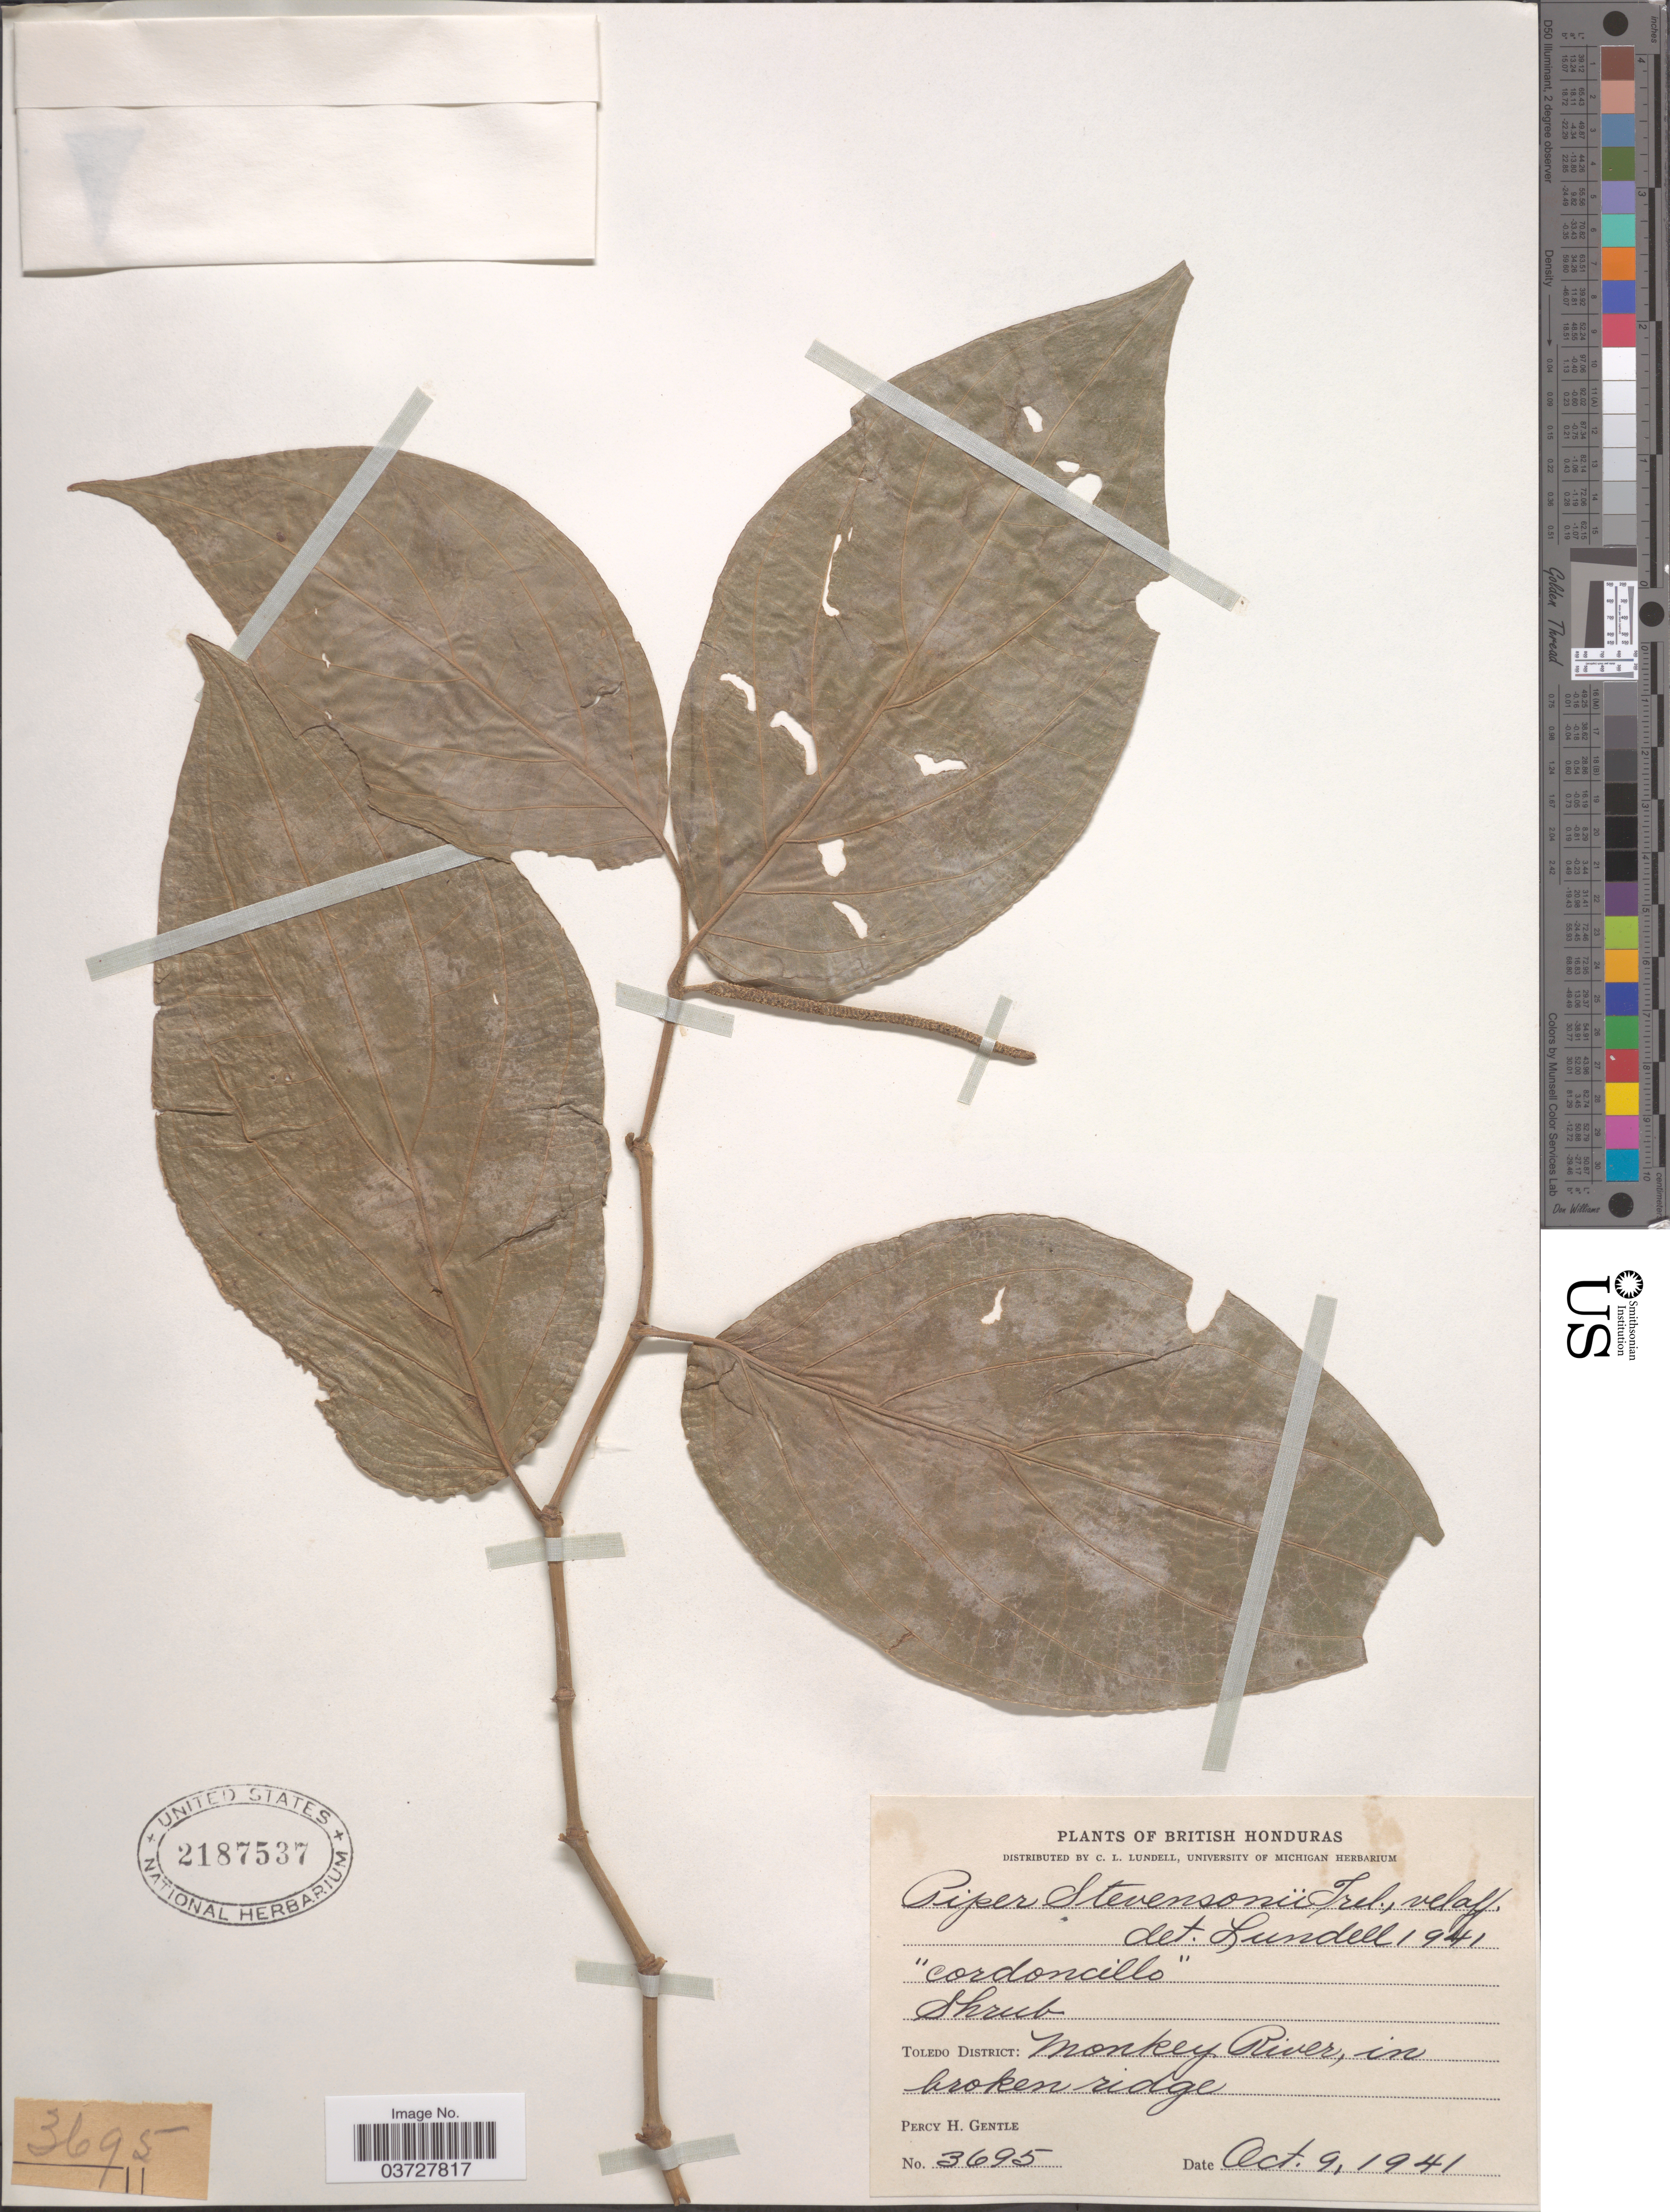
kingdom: Plantae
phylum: Tracheophyta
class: Magnoliopsida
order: Piperales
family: Piperaceae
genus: Piper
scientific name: Piper stevensonii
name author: Trel.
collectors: P. H. Gentle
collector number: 3695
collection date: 1941-10-09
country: Belize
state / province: Toledo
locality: The British Honduras. Toledo District: Monkey River, in broken ridge.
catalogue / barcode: US 2187537